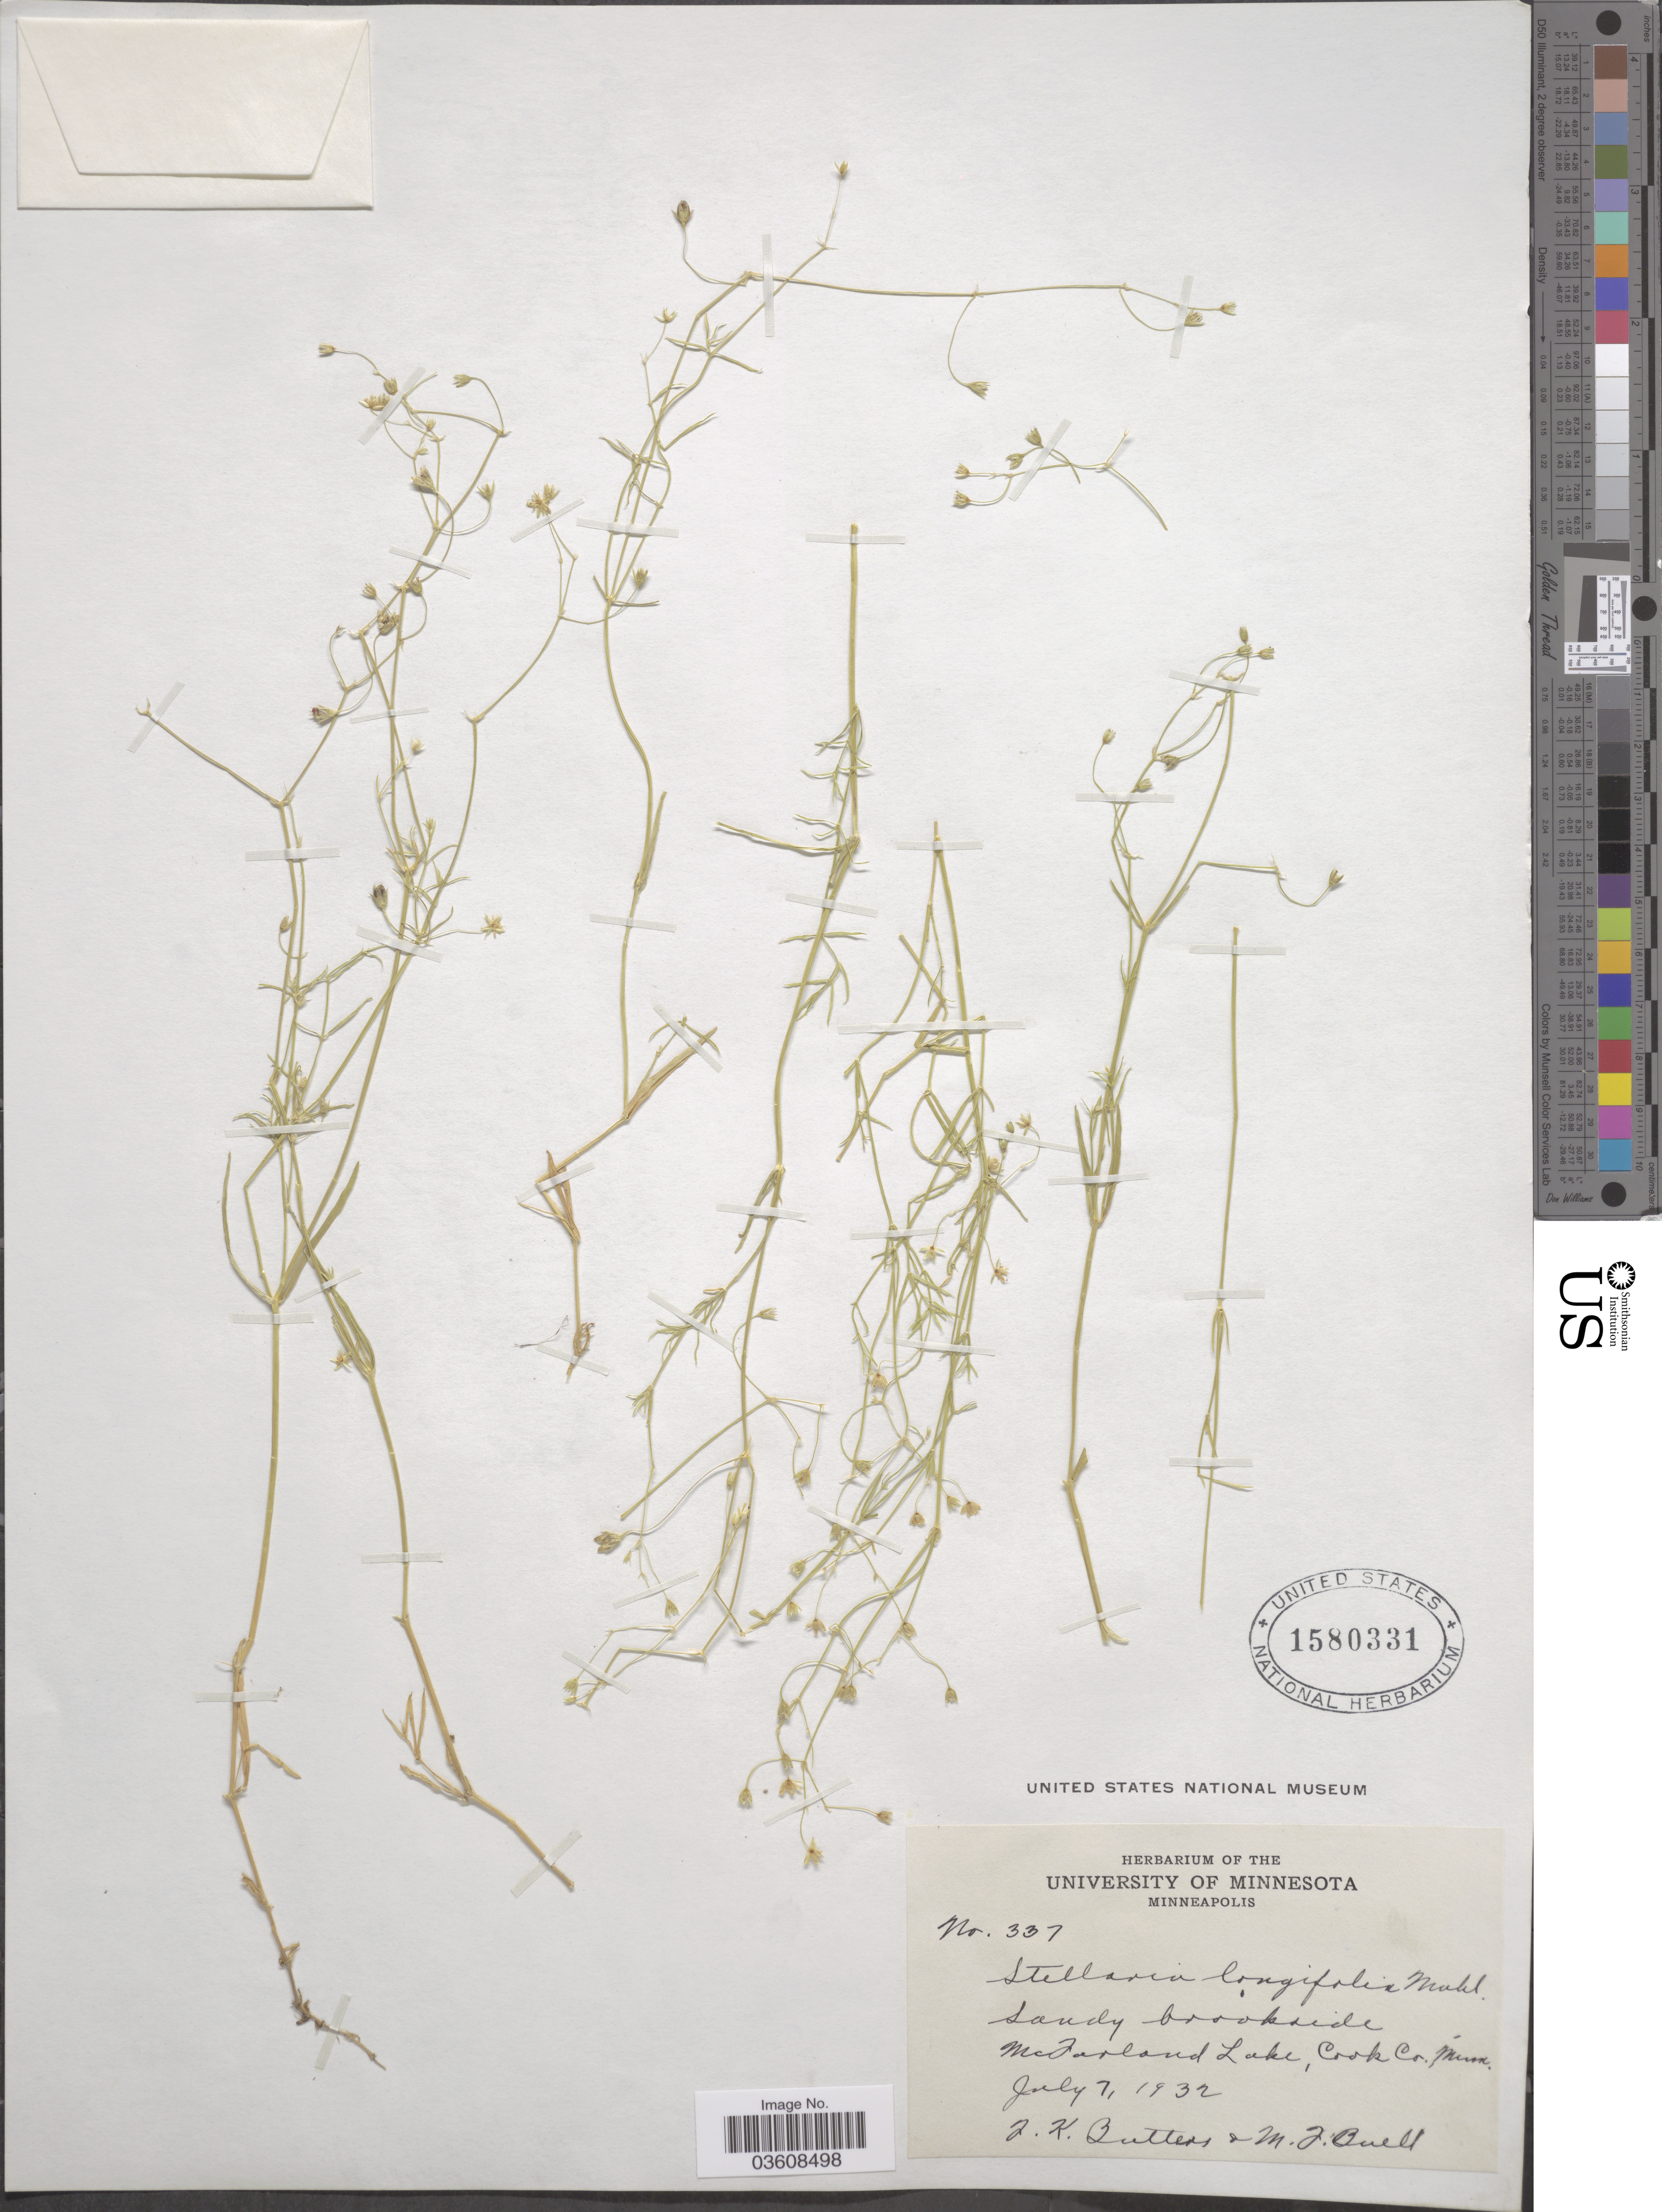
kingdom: Plantae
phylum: Tracheophyta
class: Magnoliopsida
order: Caryophyllales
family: Caryophyllaceae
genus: Stellaria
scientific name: Stellaria longifolia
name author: Muhl. ex Willd.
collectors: F. K. Butters & M. Buell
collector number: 337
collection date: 1932-07-07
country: United States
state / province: Minnesota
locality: McFarland Lake, Cook Co.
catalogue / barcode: US 1580331